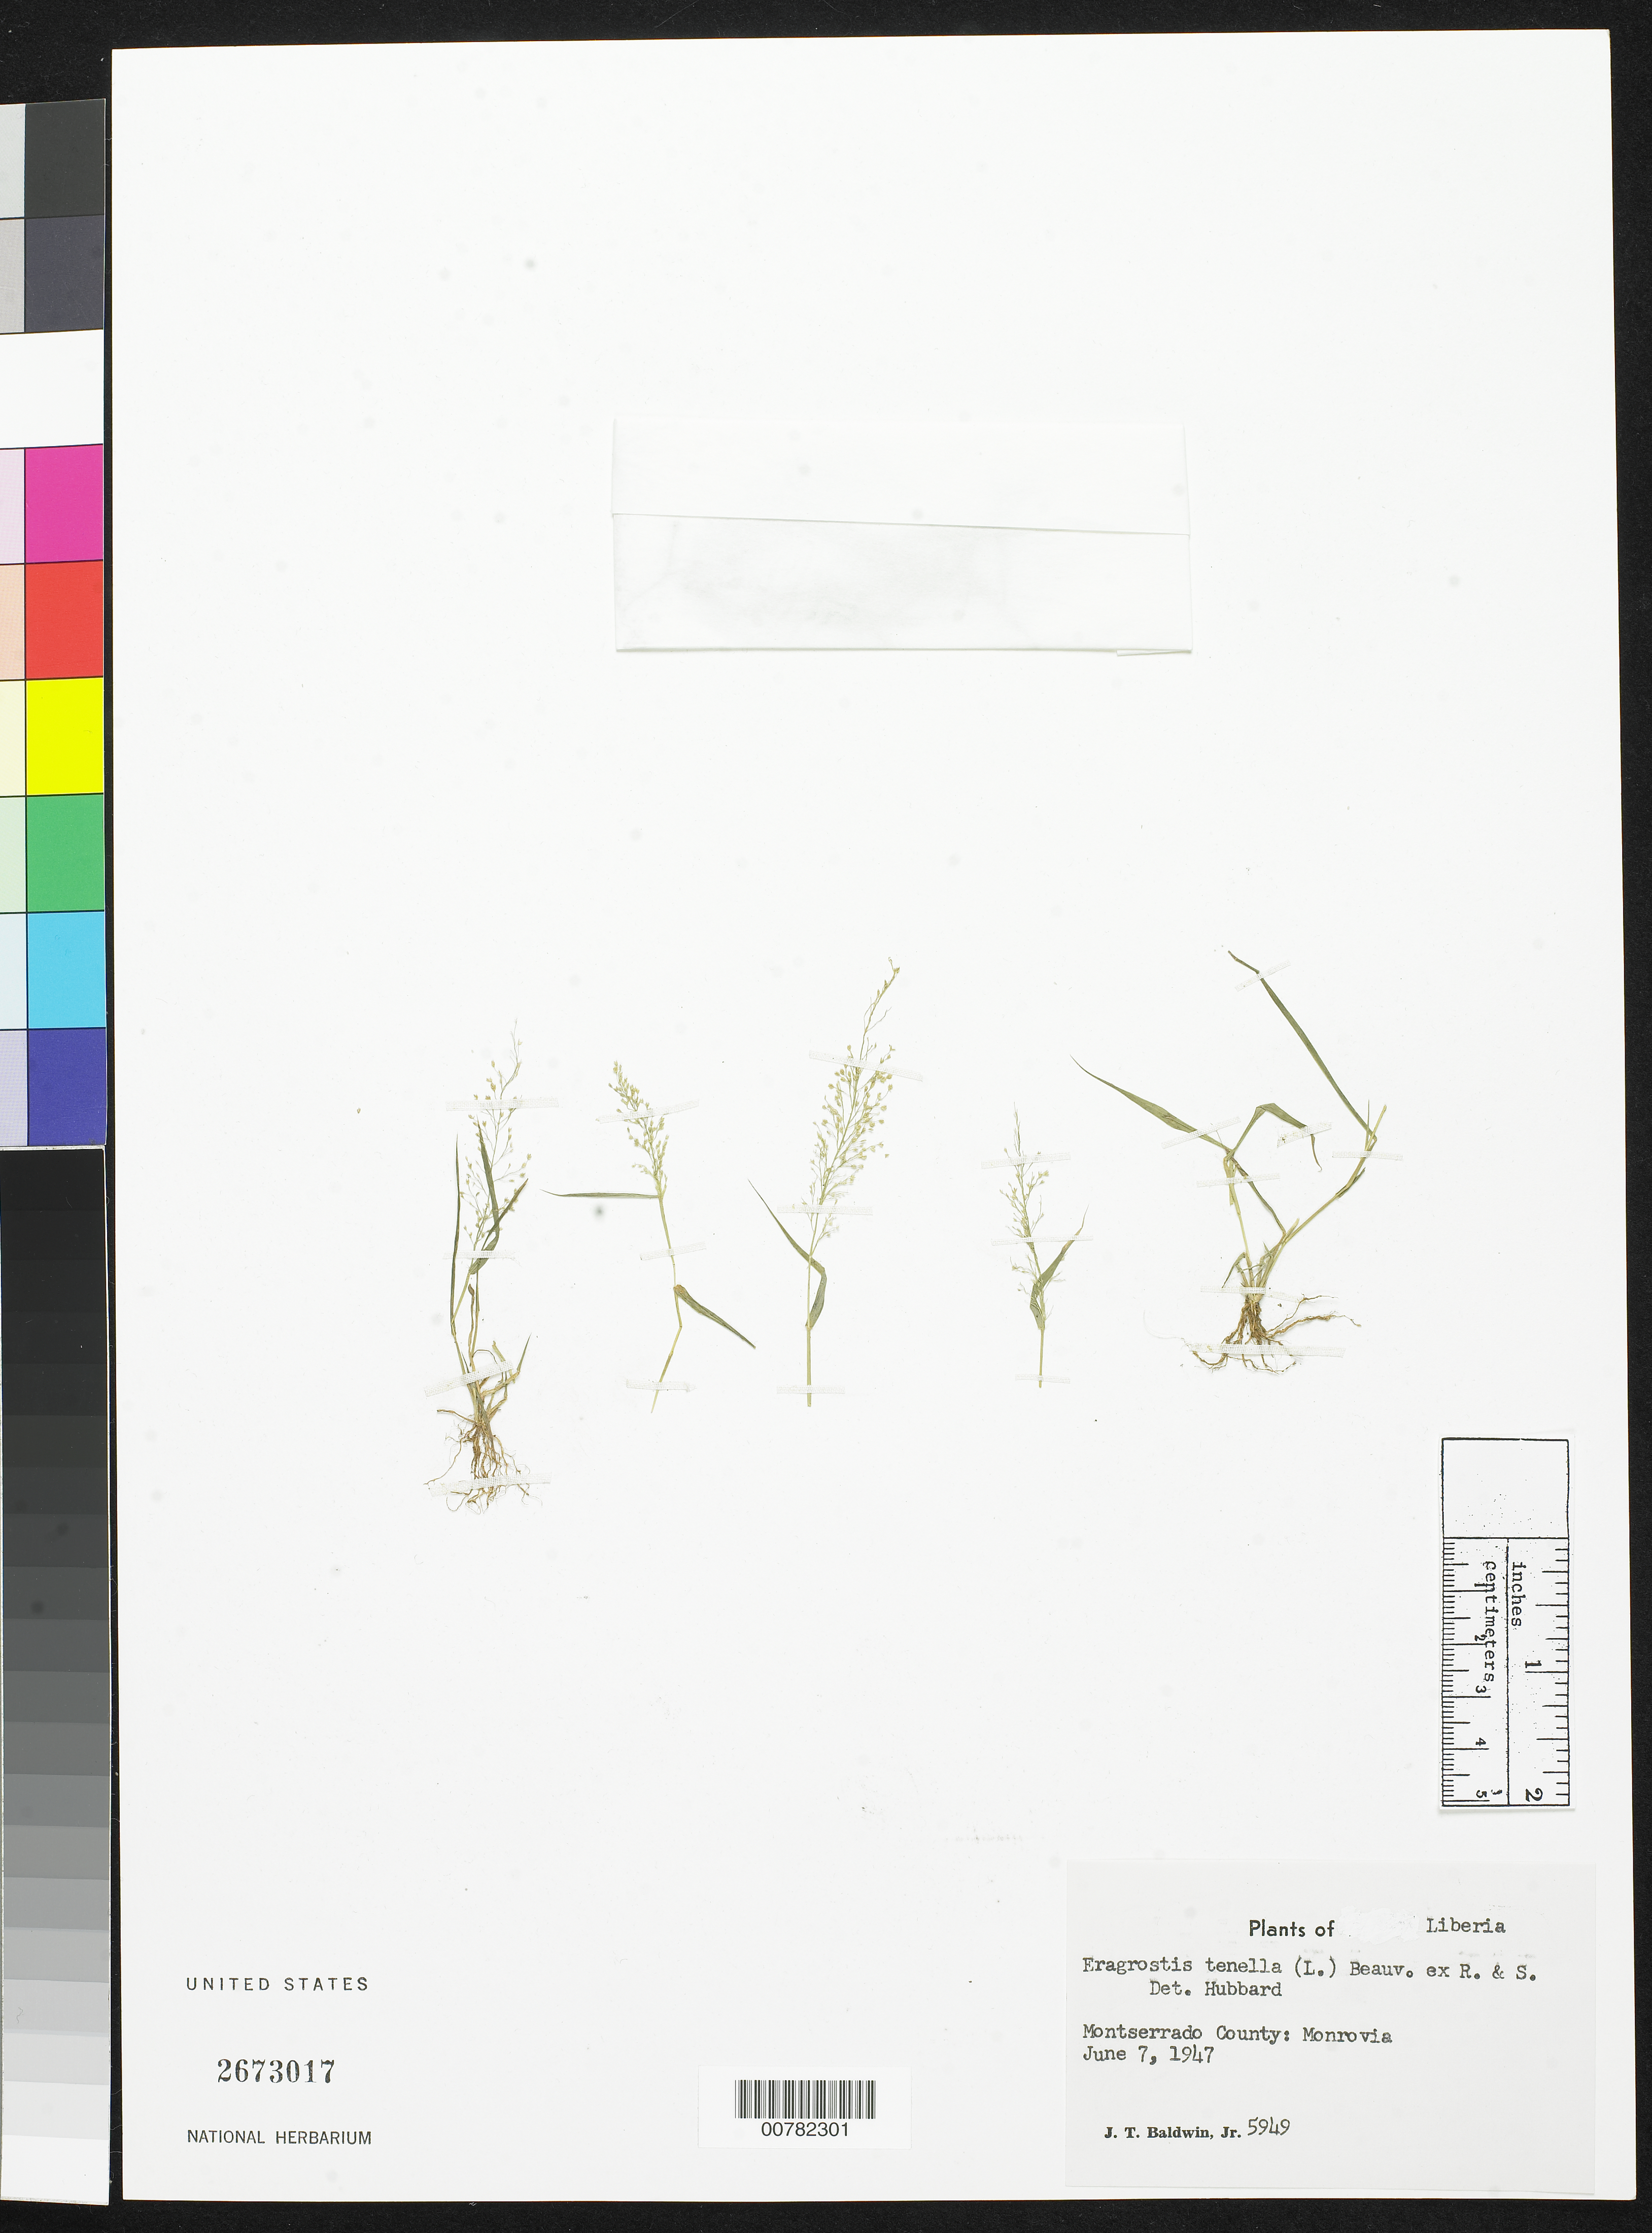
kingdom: Plantae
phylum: Tracheophyta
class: Liliopsida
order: Poales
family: Poaceae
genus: Eragrostis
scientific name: Eragrostis tenella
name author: (L.) P. Beauv. ex Roem. & Schult.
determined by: Hubbard, C. E.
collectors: J. T. Baldwin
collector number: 5949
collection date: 1947-06-07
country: Liberia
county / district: Montserrado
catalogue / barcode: US 2673017